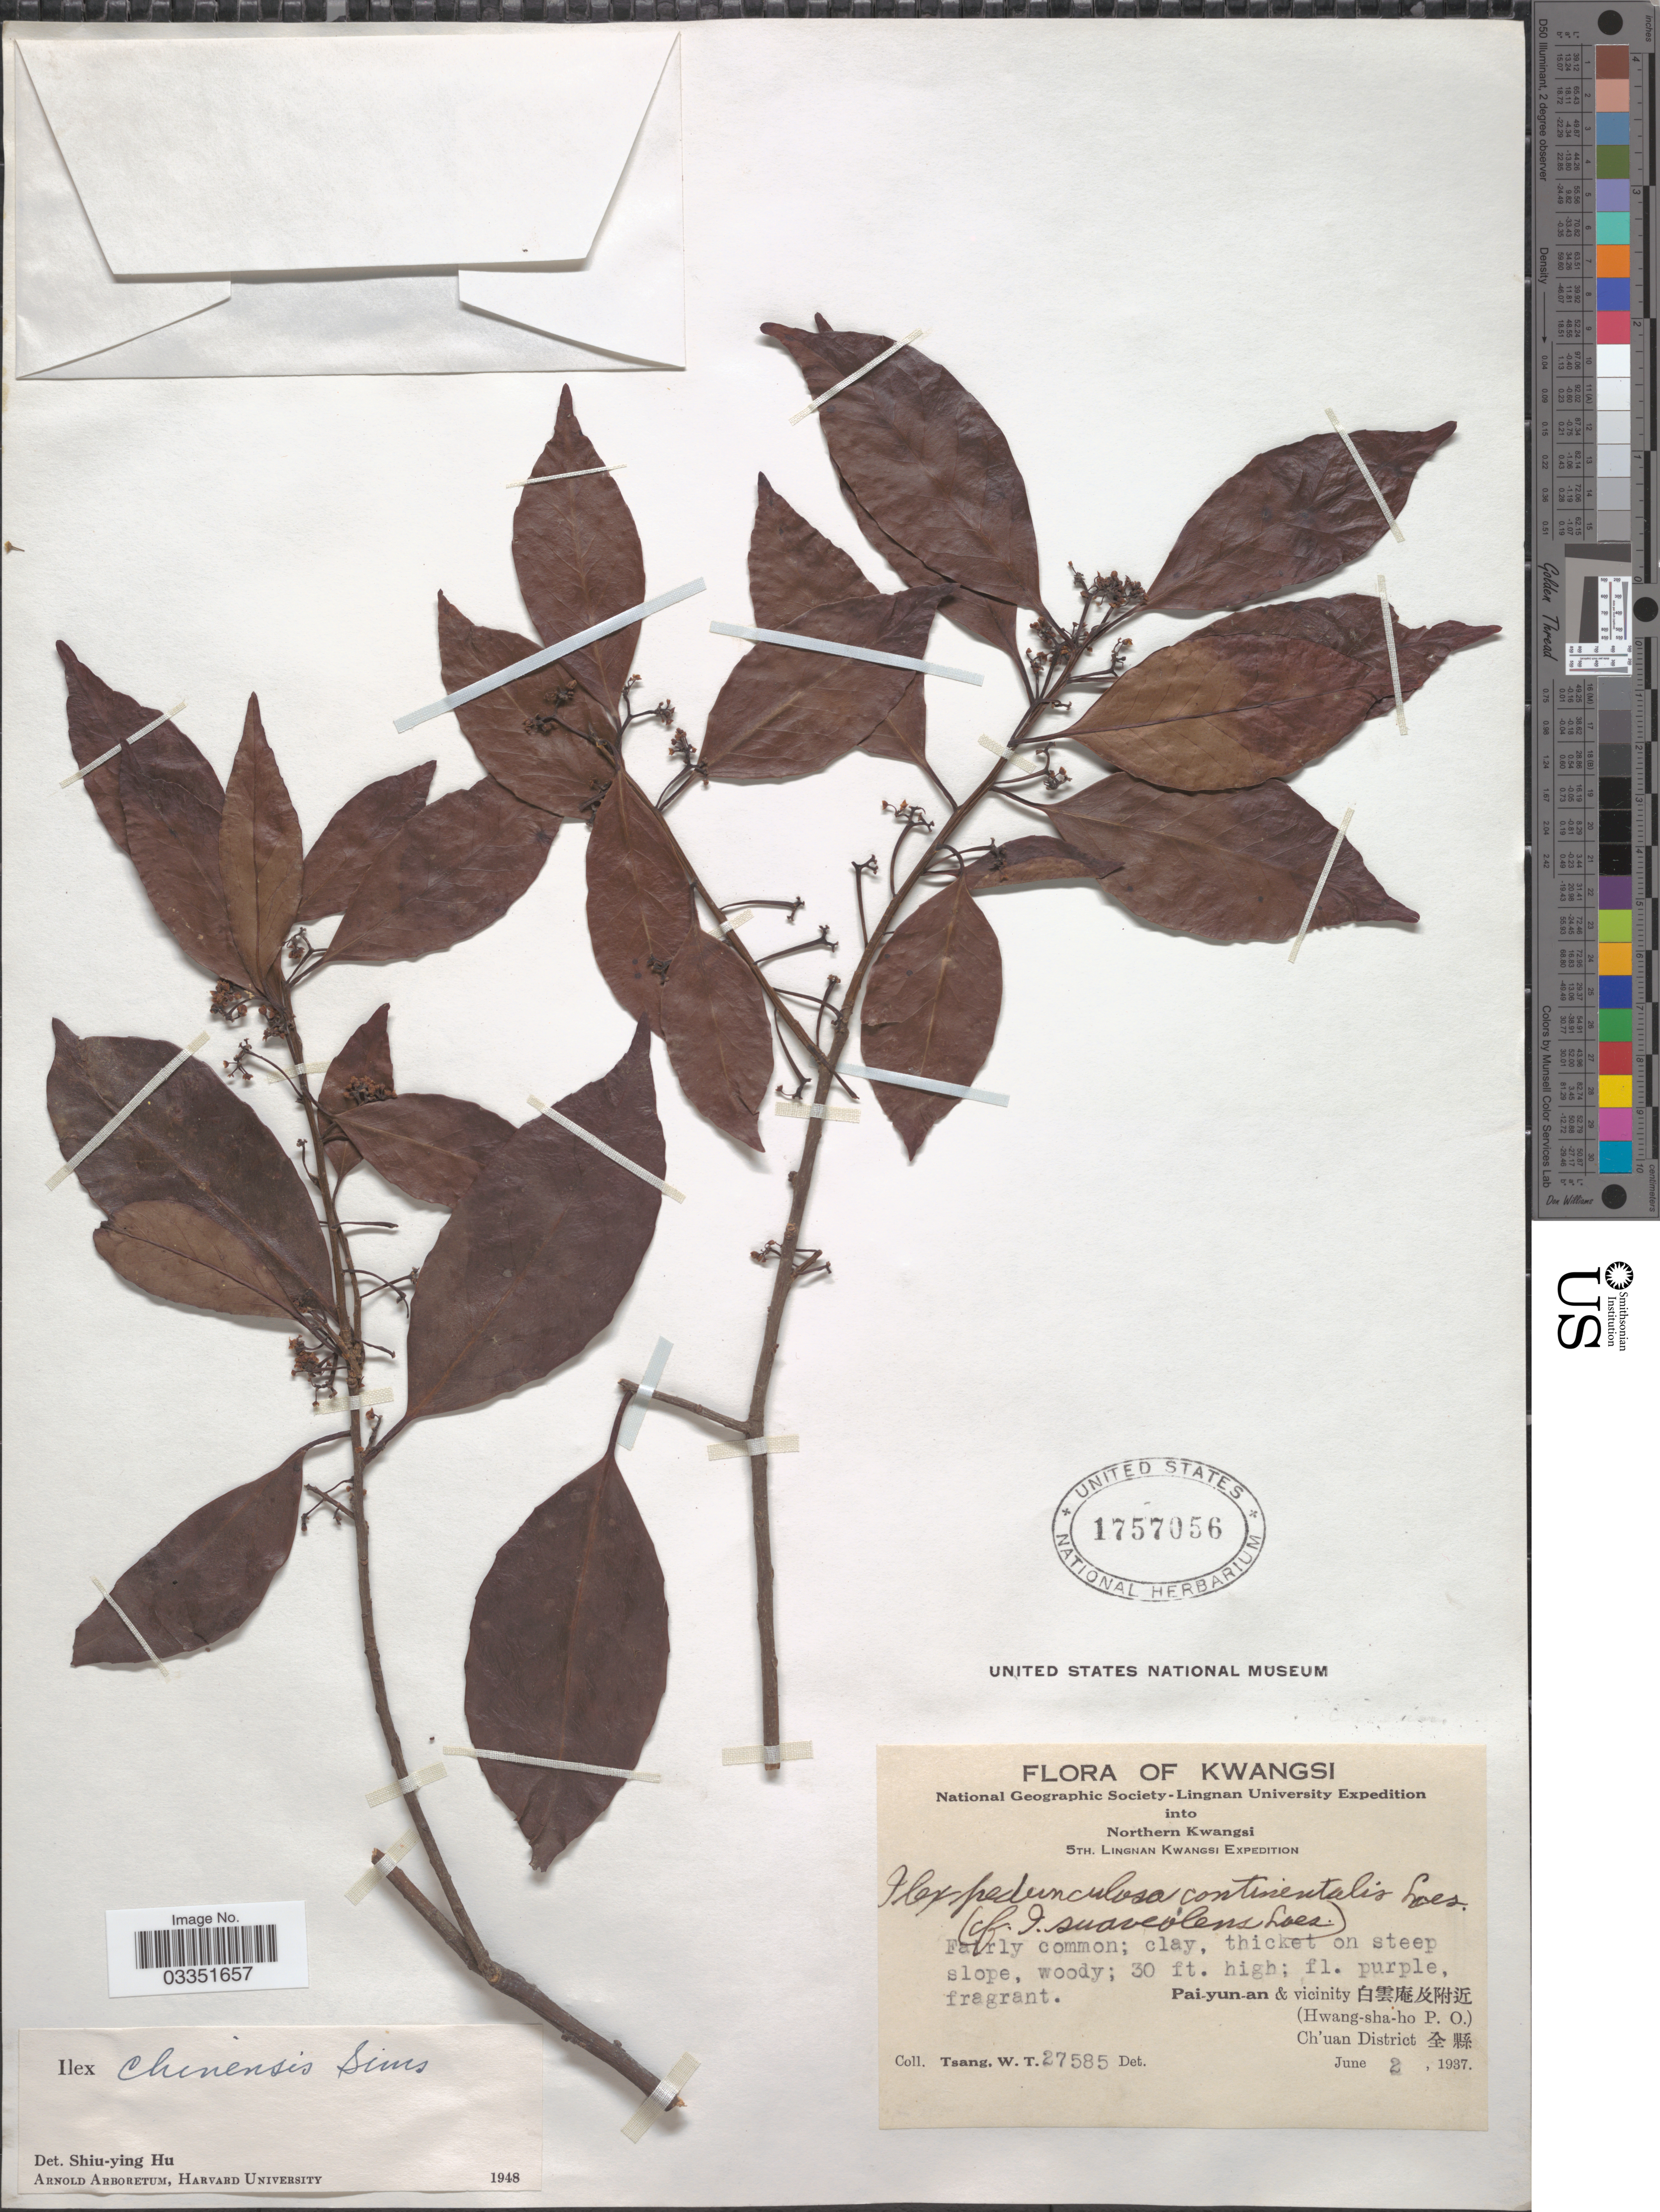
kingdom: Plantae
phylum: Tracheophyta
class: Magnoliopsida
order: Aquifoliales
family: Aquifoliaceae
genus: Ilex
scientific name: Ilex chinensis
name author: Sims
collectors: W. T. Tsang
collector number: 27585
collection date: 1937-06-02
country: China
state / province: Jiangxi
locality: Kwangsi. Northern Kwangsi. Pai-yun-an & vicinity. X. (Hwang-sha-ho P.O.) Ch'uan District X.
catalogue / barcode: US 1757056